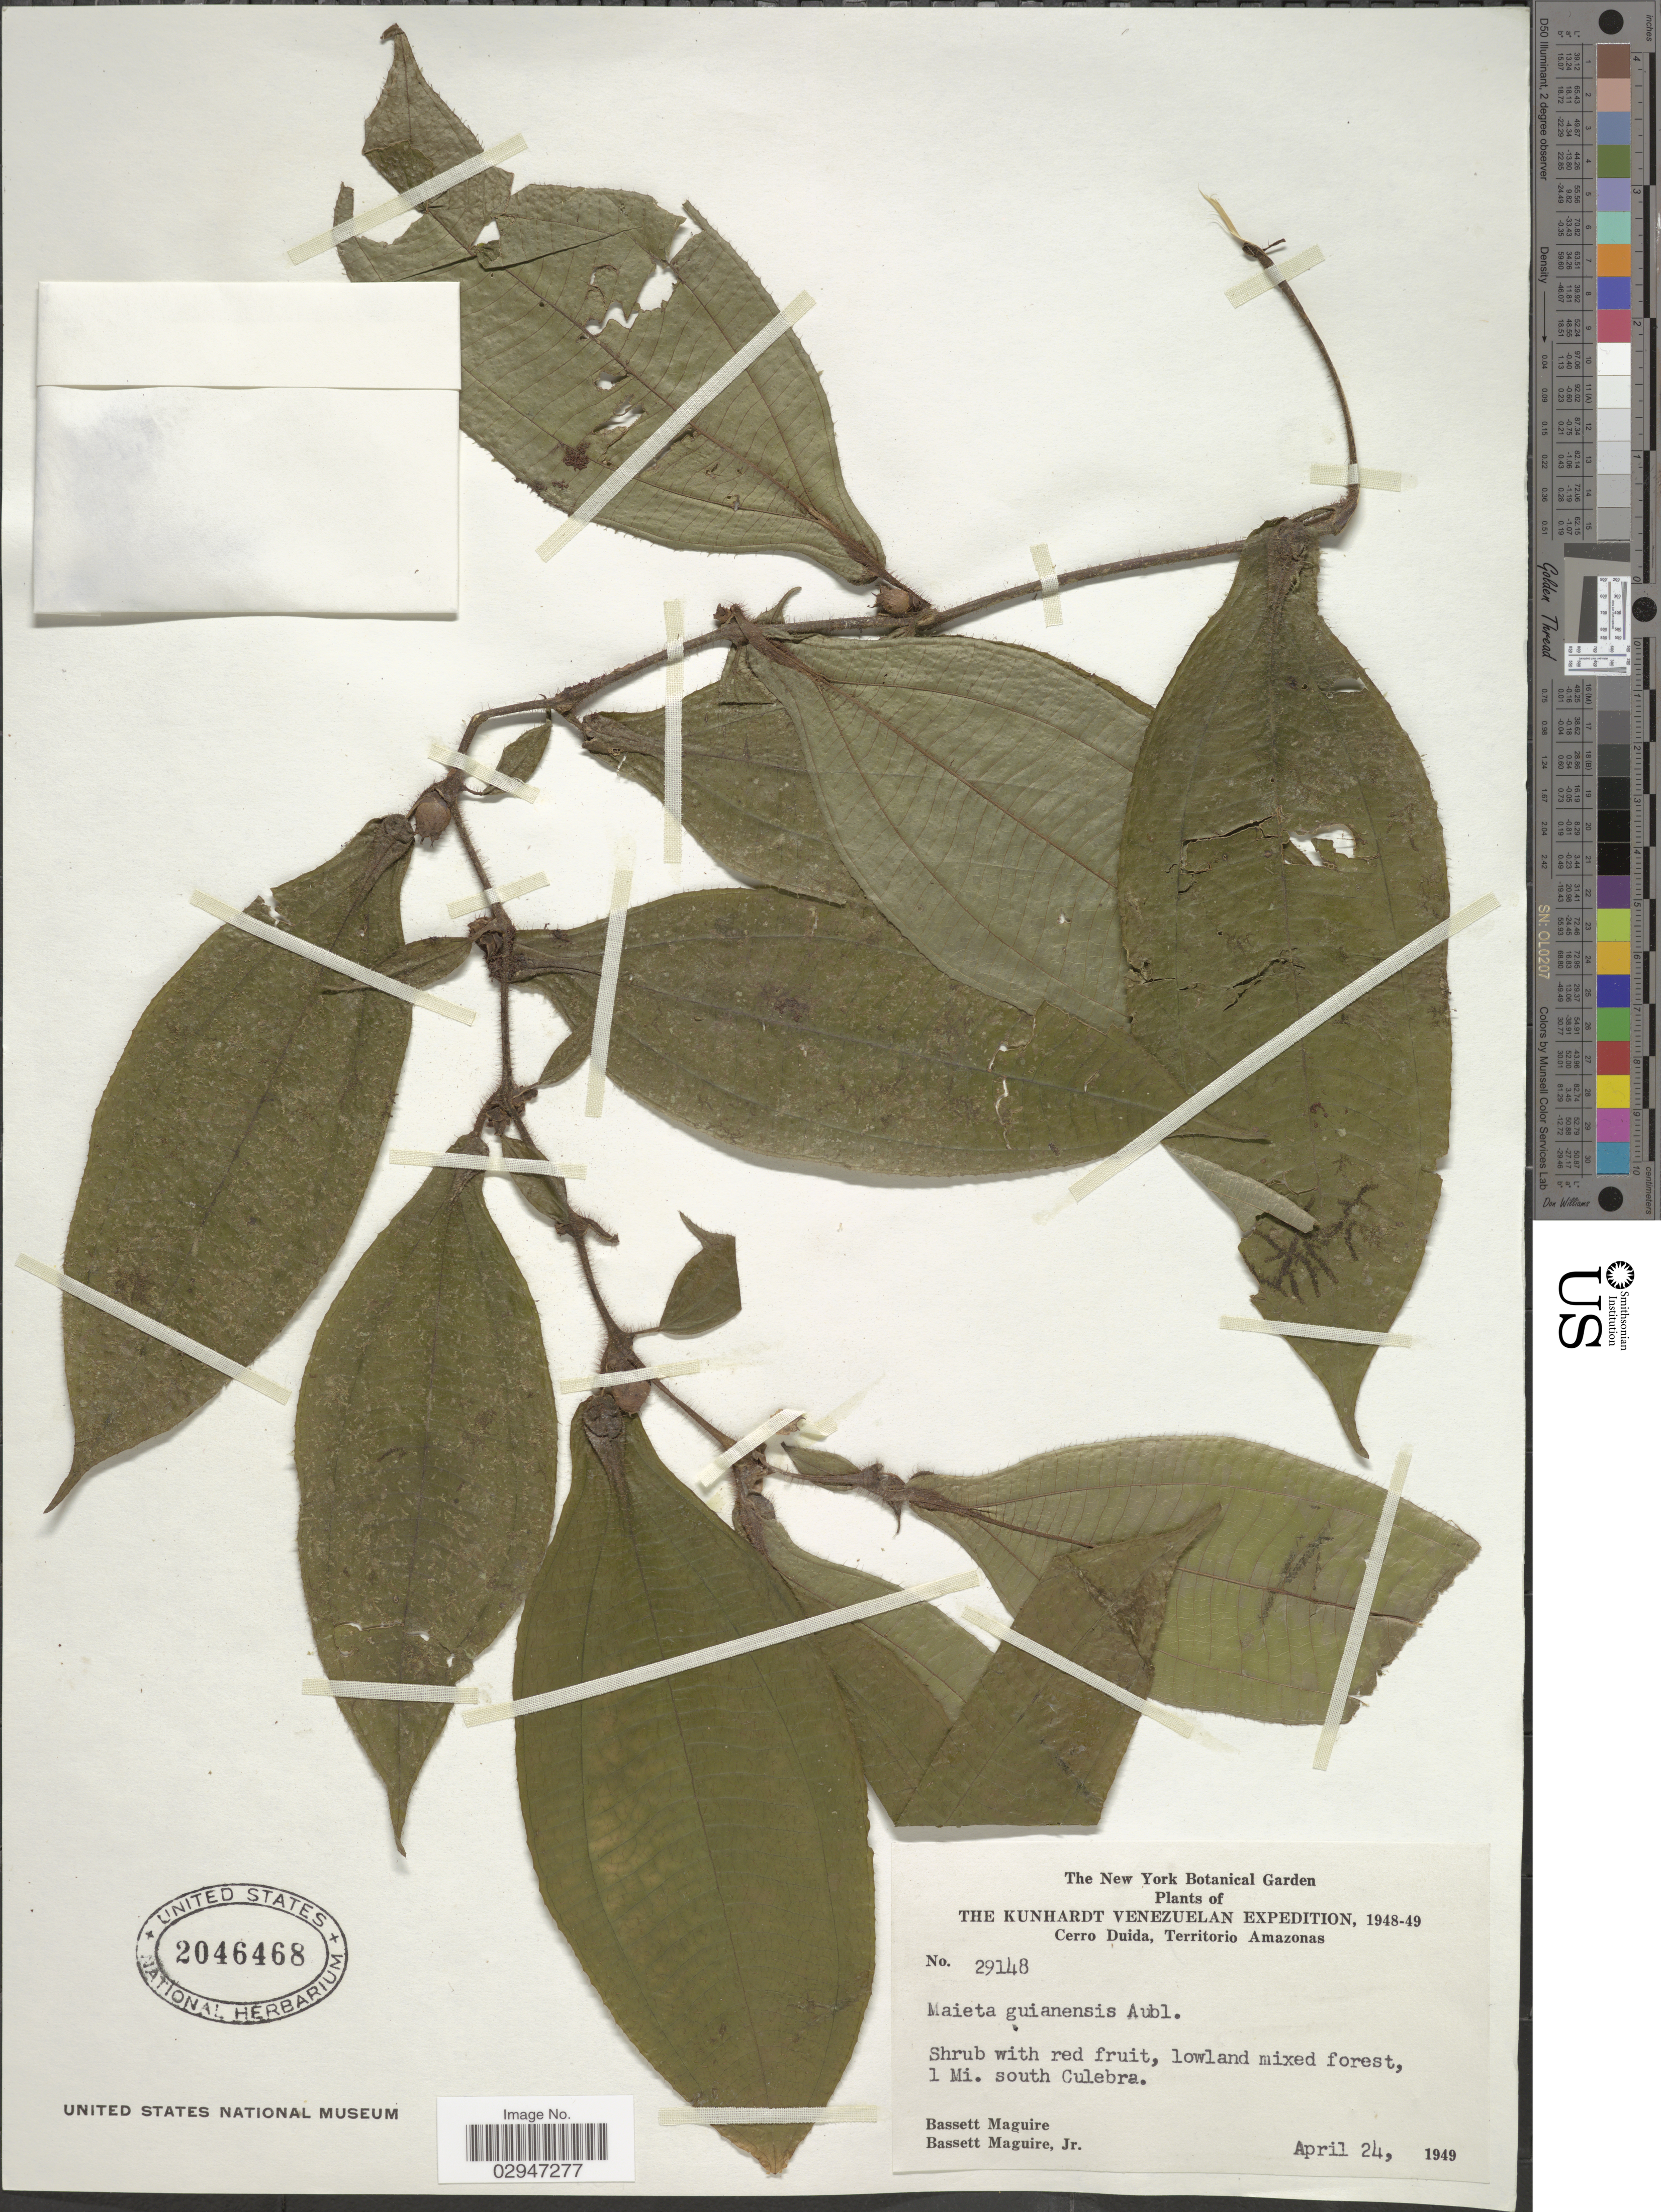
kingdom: Plantae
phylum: Tracheophyta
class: Magnoliopsida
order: Myrtales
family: Melastomataceae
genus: Maieta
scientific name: Maieta guianensis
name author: Aubl.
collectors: B. Maguire & B. Maguire Jr.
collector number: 29148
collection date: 1949-04-24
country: Venezuela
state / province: Amazonas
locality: Cerro Duida. 1 Mi. south Culebra.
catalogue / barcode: US 2046468